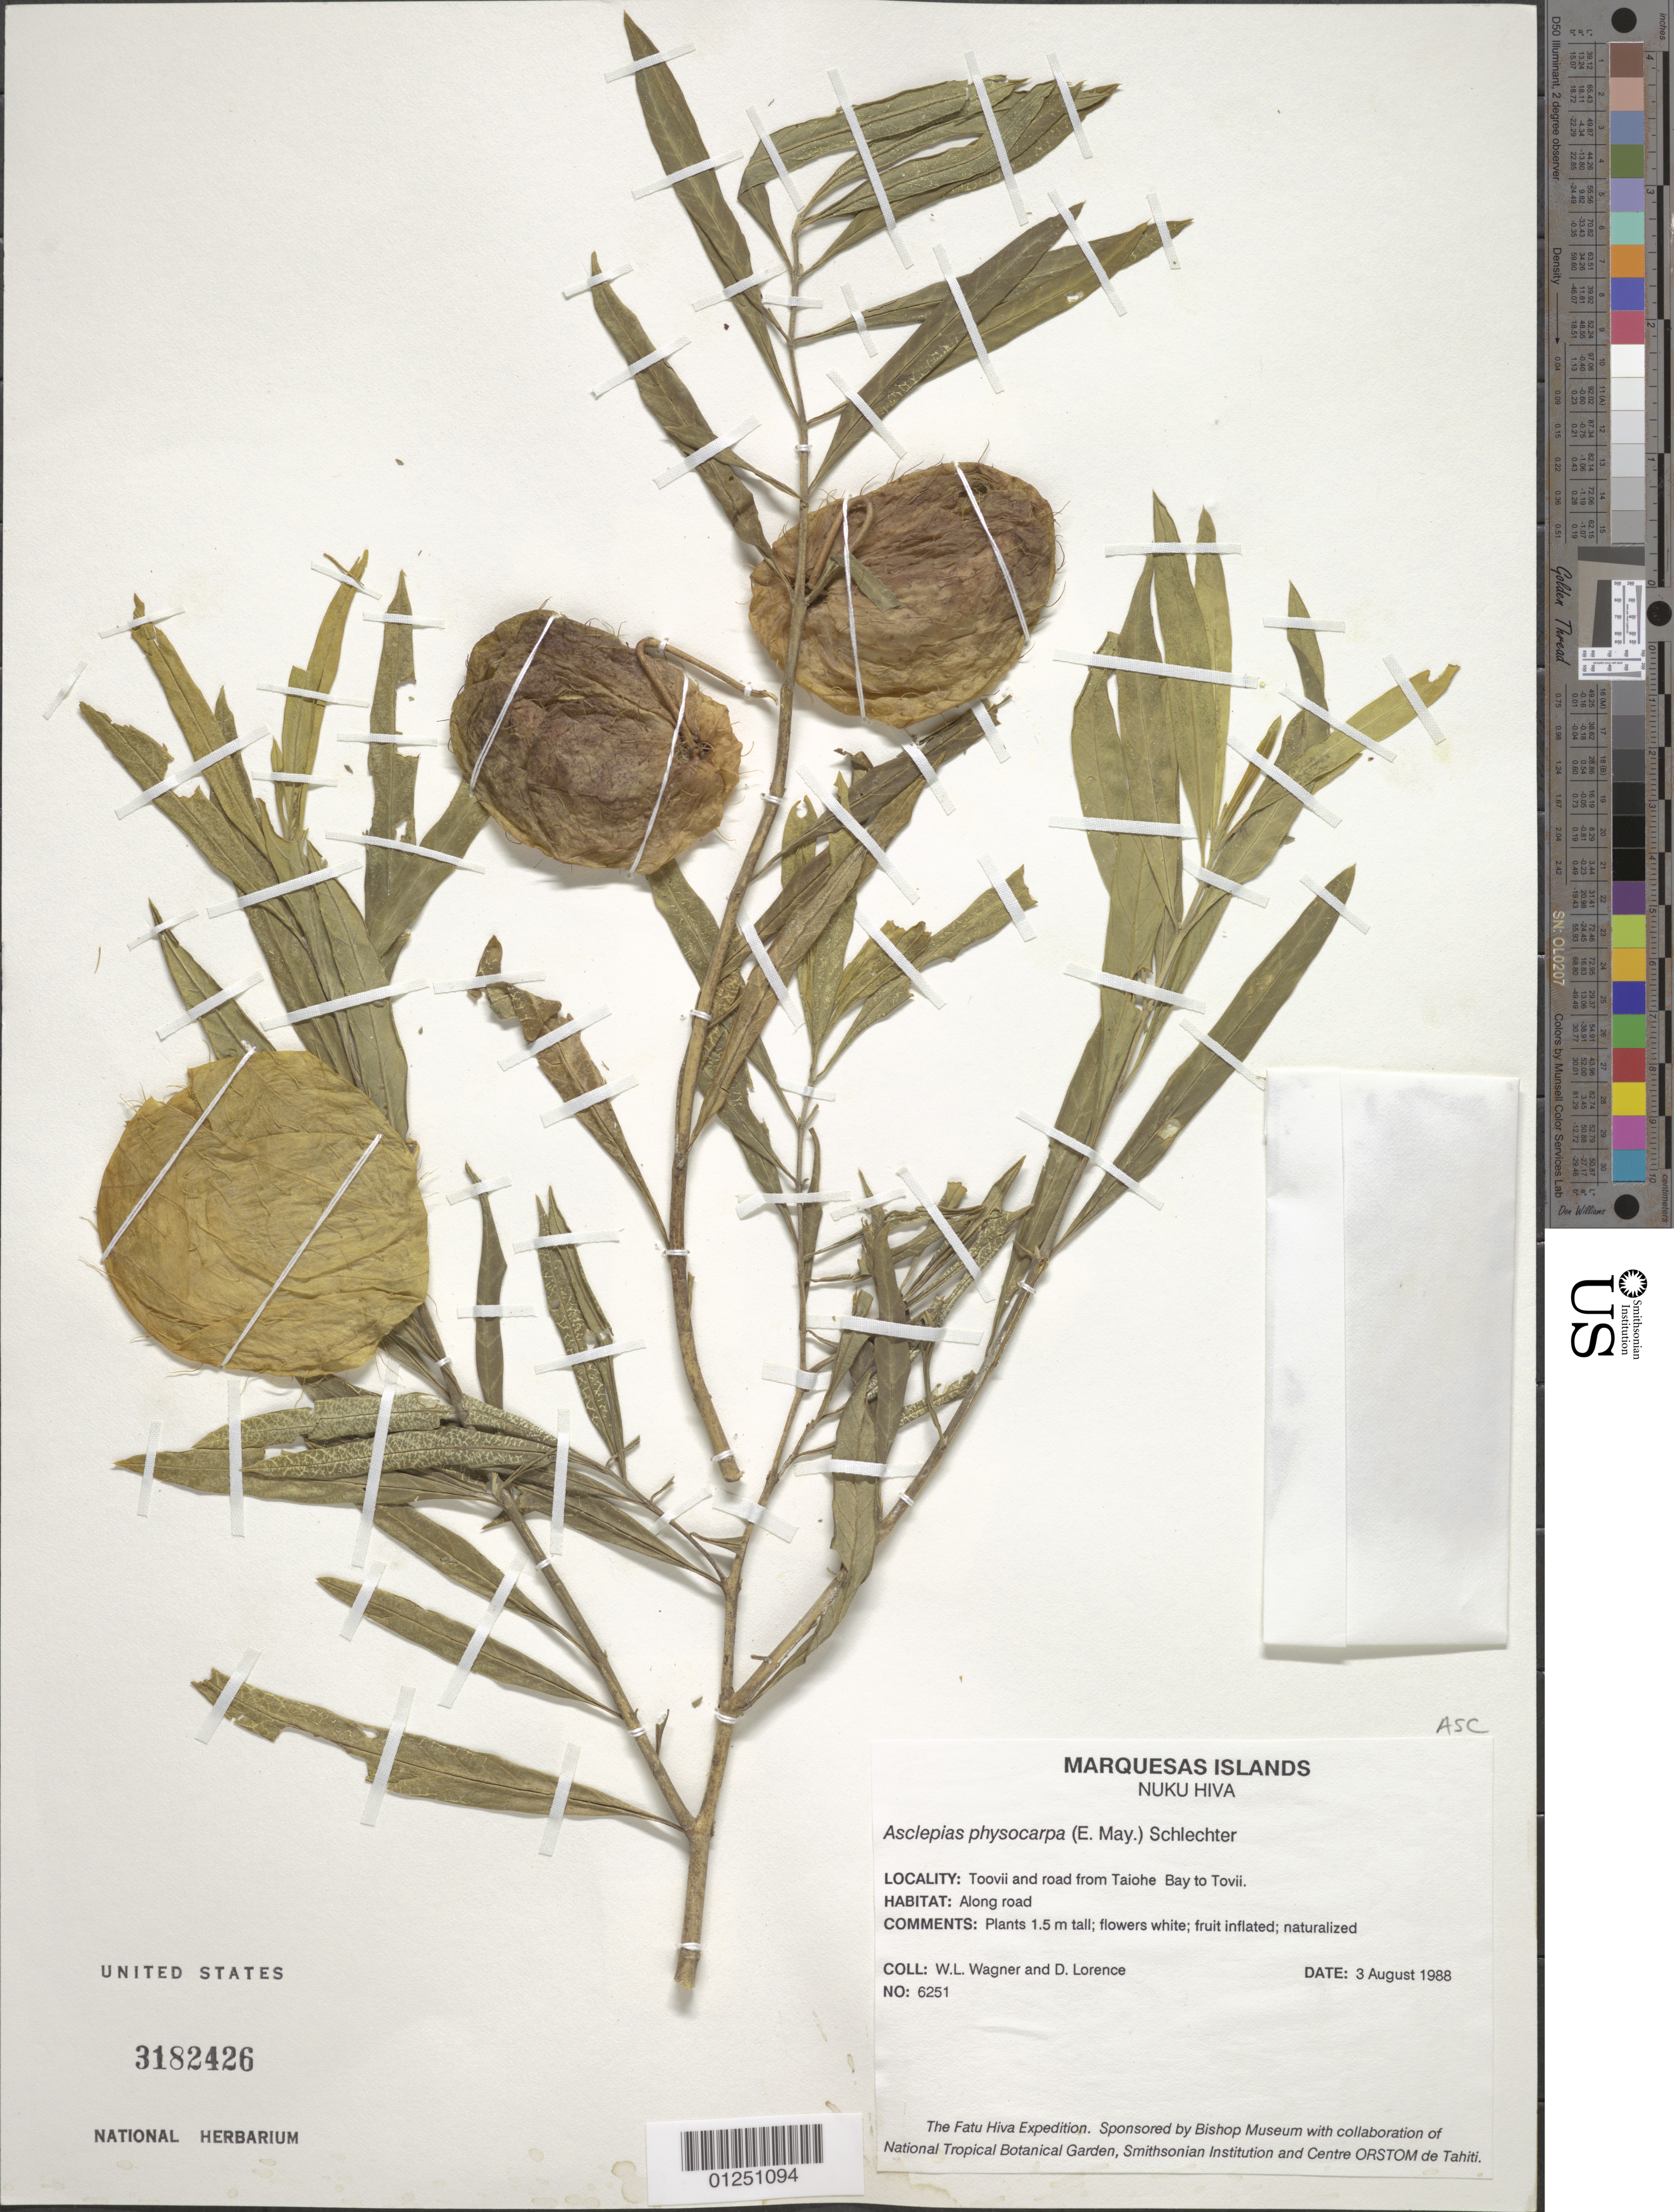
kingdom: Plantae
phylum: Tracheophyta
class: Magnoliopsida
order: Gentianales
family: Apocynaceae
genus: Asclepias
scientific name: Asclepias physocarpa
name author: (E. Mey.) Schltr.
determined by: Florence, J.; Wagner, W. L.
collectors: W. L. Wagner & D. Lorence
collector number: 6251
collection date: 1988-08-03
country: French Polynesia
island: Nuku Hiva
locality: Toovii and road from Taiohae Bay to Toovii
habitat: Along road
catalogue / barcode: US 3182426